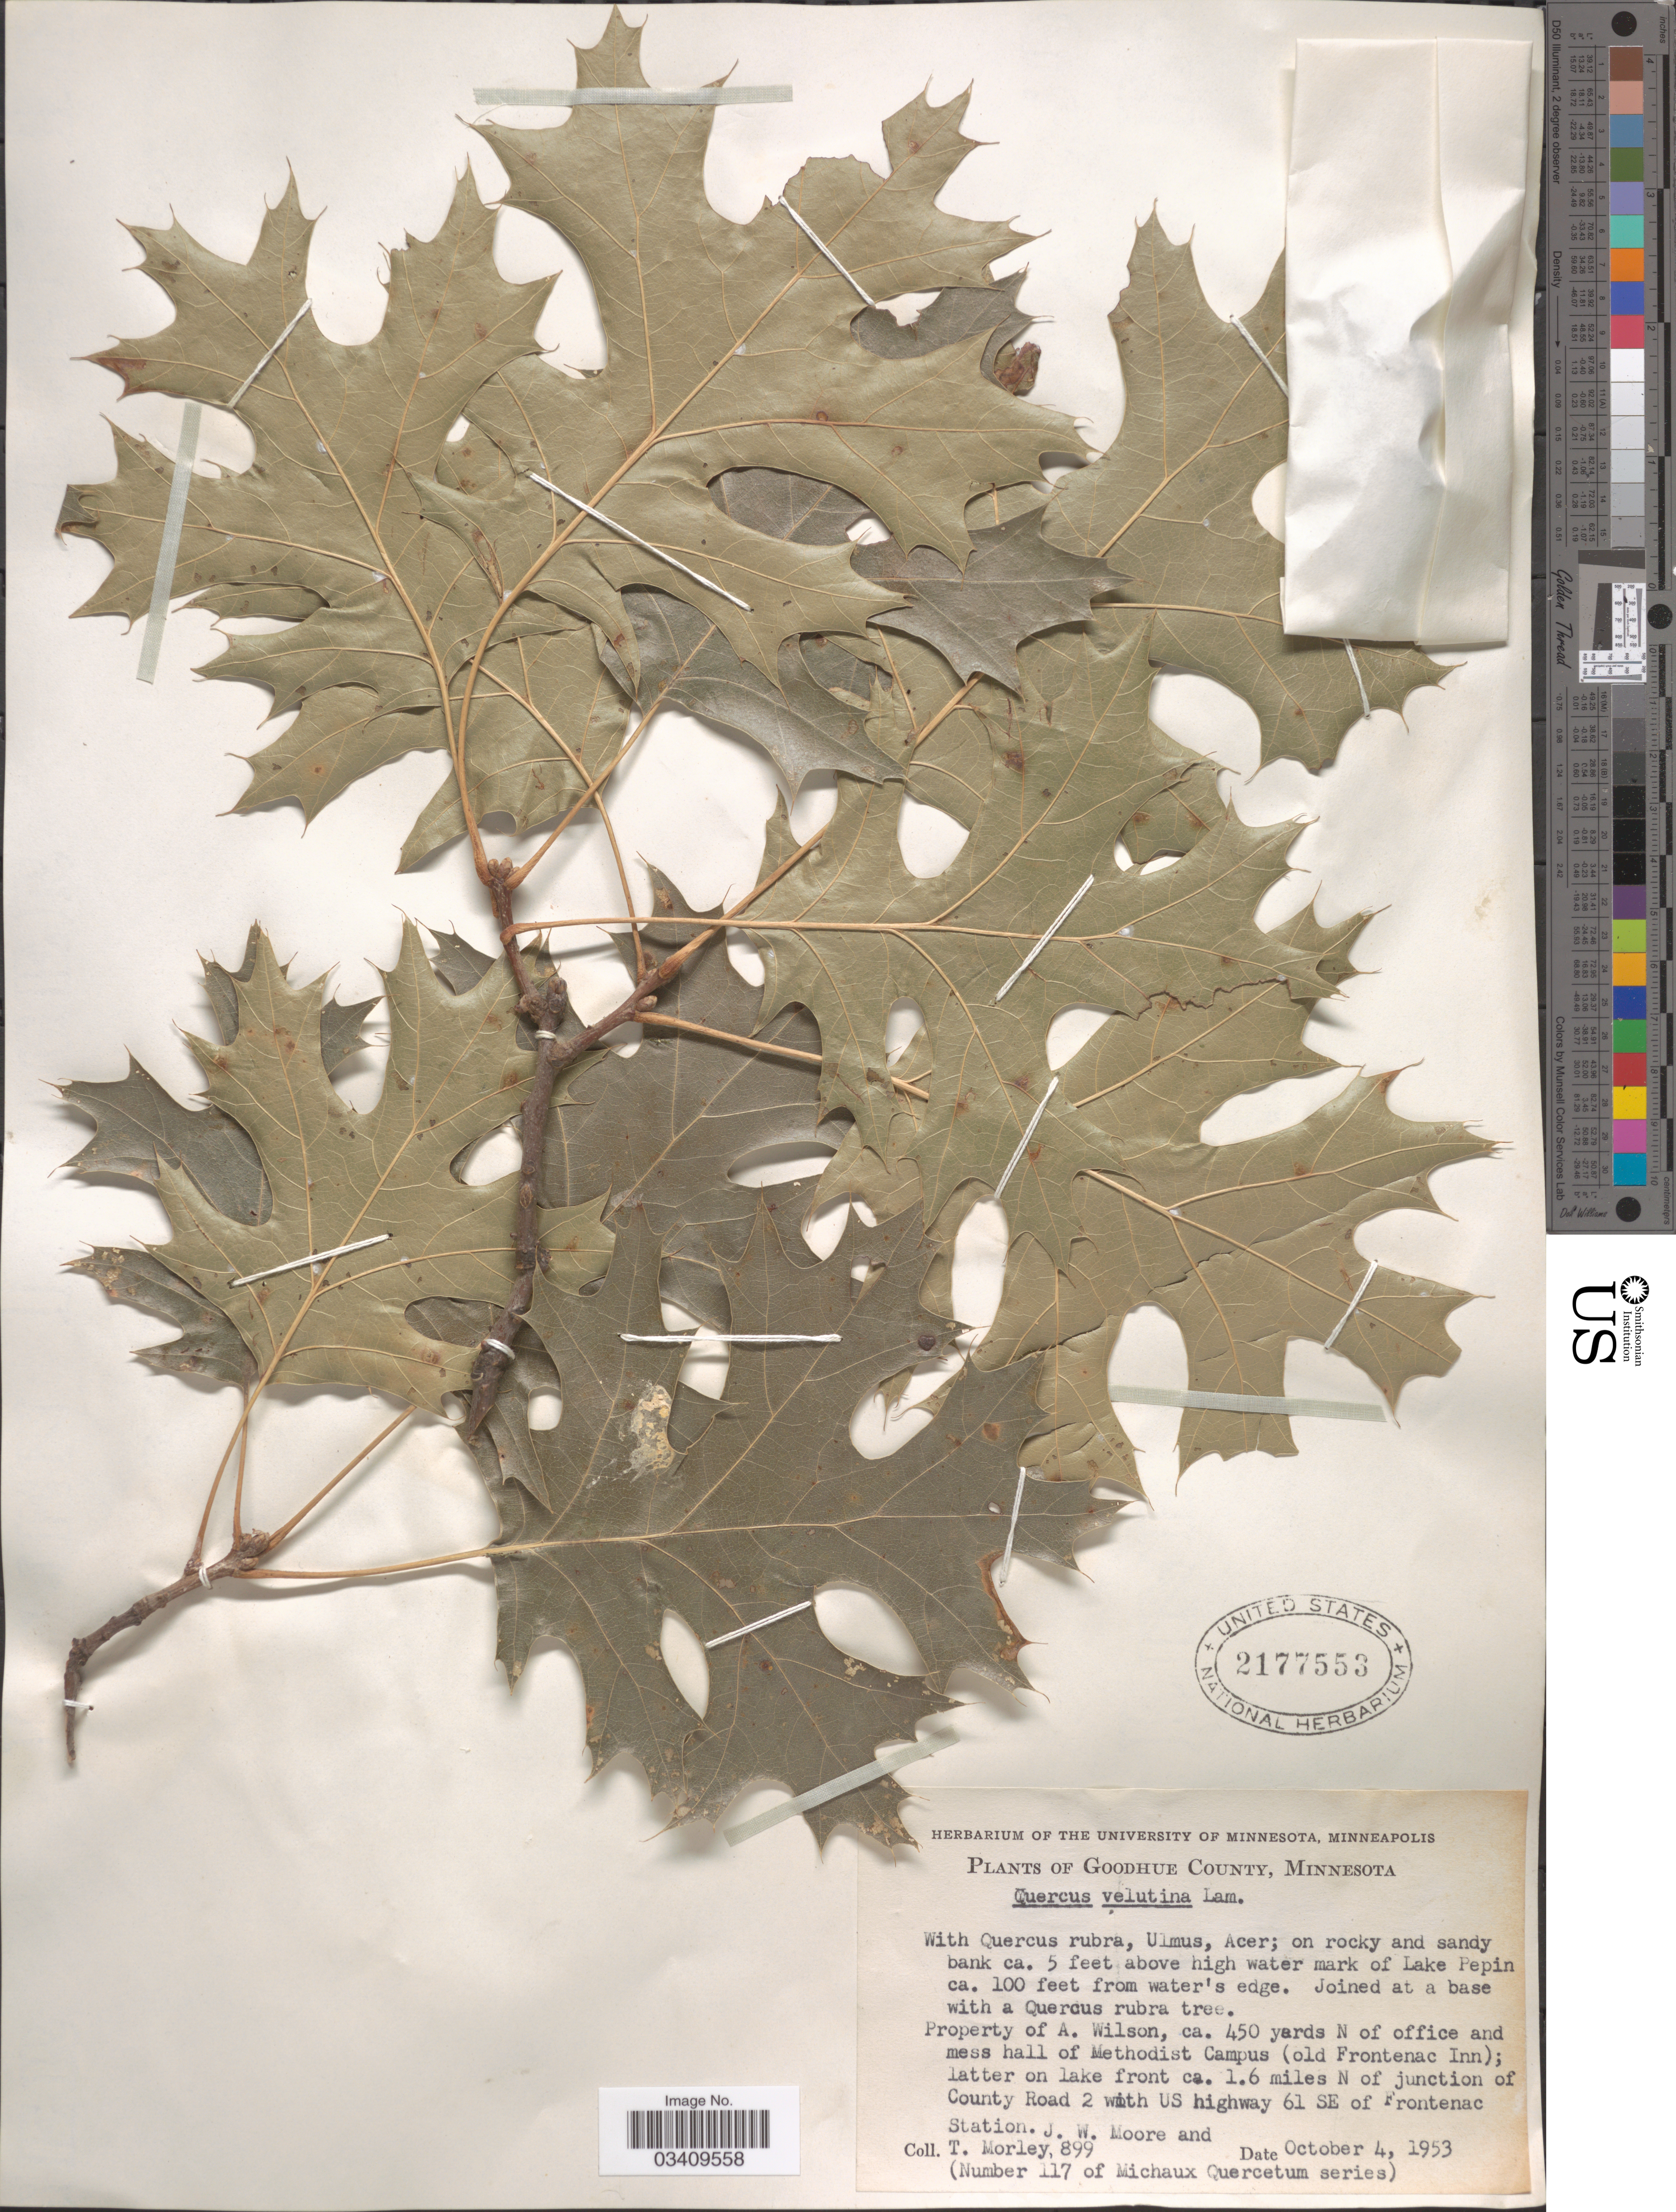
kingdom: Plantae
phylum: Tracheophyta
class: Magnoliopsida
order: Fagales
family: Fagaceae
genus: Quercus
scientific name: Quercus velutina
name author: Lam.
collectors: J. Moore & T. Morley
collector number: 899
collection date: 1953-10-04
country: United States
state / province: Minnesota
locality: Goodhue County. Ca. 5 feet above high water mark of Lake Pepin ca. 100 feet from water's edge. Property of A. Wilson, ca. 450 yards N of office and mess hall of Methodist Campus (old Frontenac Inn); latter on lake front ca. 1.6 miles N of junction of County Road 2 with US highway 61 SE of Frontenac Station.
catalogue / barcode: US 2177553